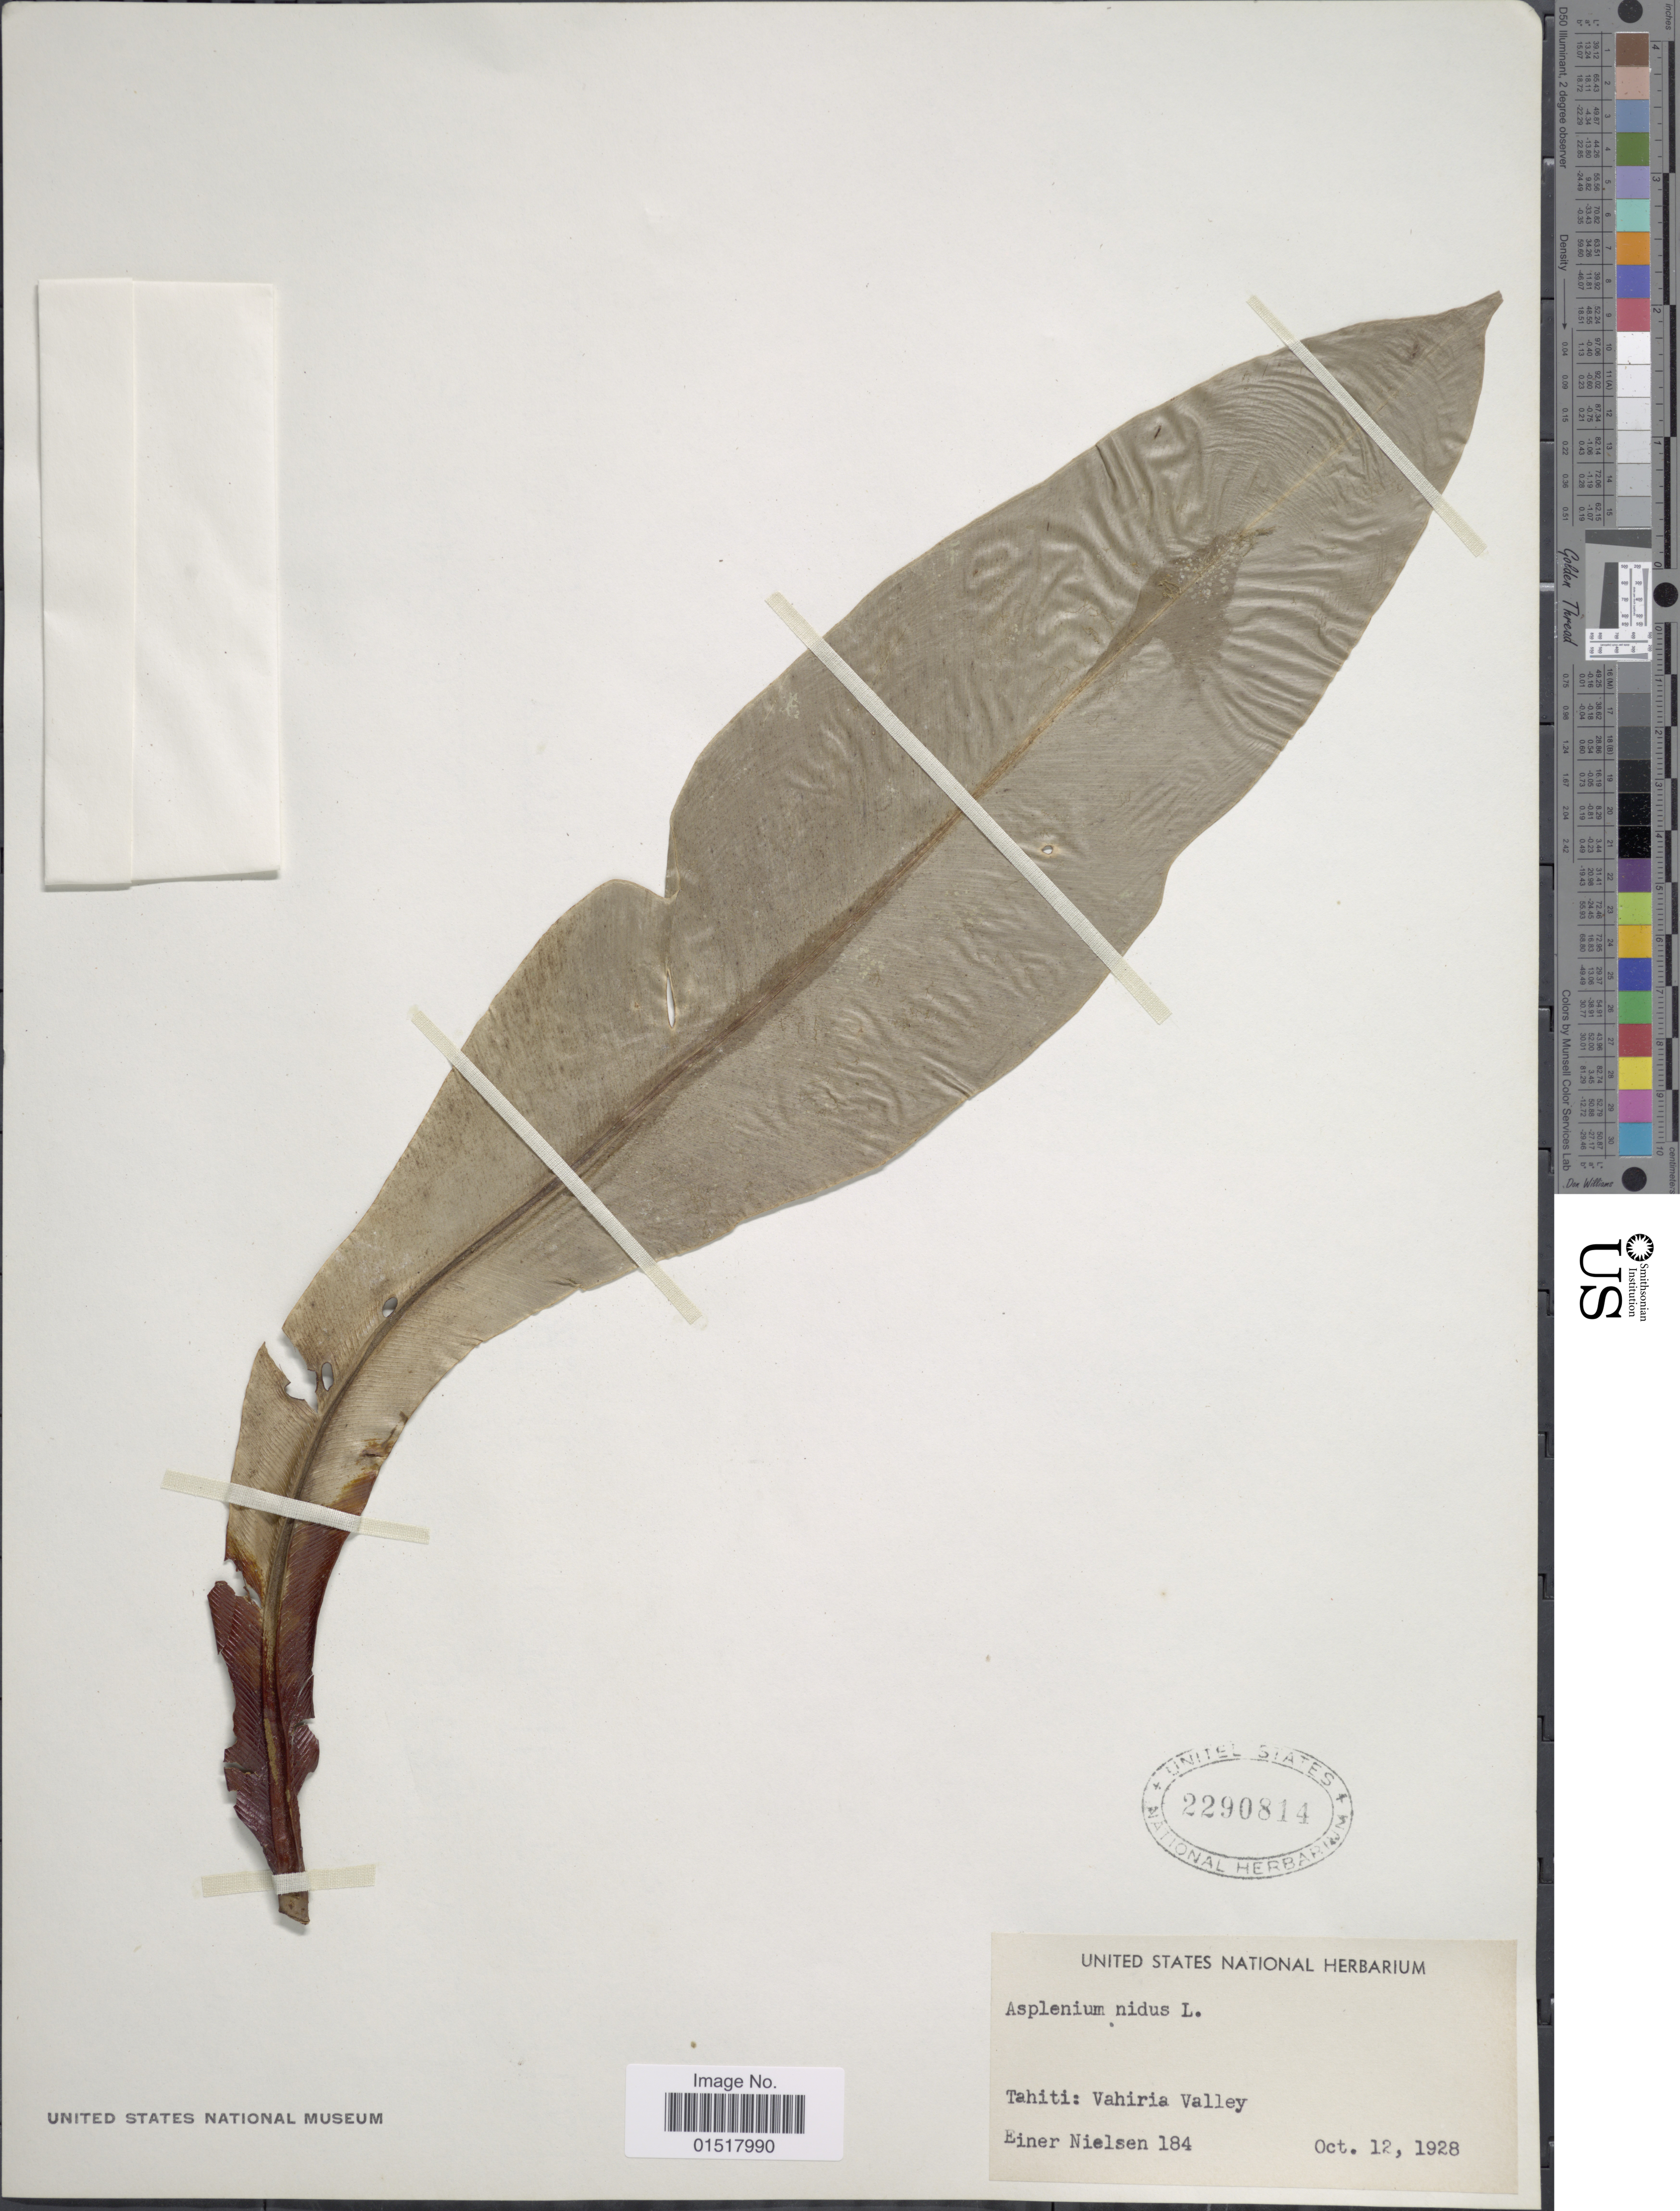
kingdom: Plantae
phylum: Tracheophyta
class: Polypodiopsida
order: Polypodiales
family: Aspleniaceae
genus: Asplenium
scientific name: Asplenium nidus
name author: L.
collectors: E. Nielsen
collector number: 184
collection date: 1928-10-12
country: French Polynesia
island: Tahiti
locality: Tahiti: Vahiria Valley.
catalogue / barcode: US 2290814